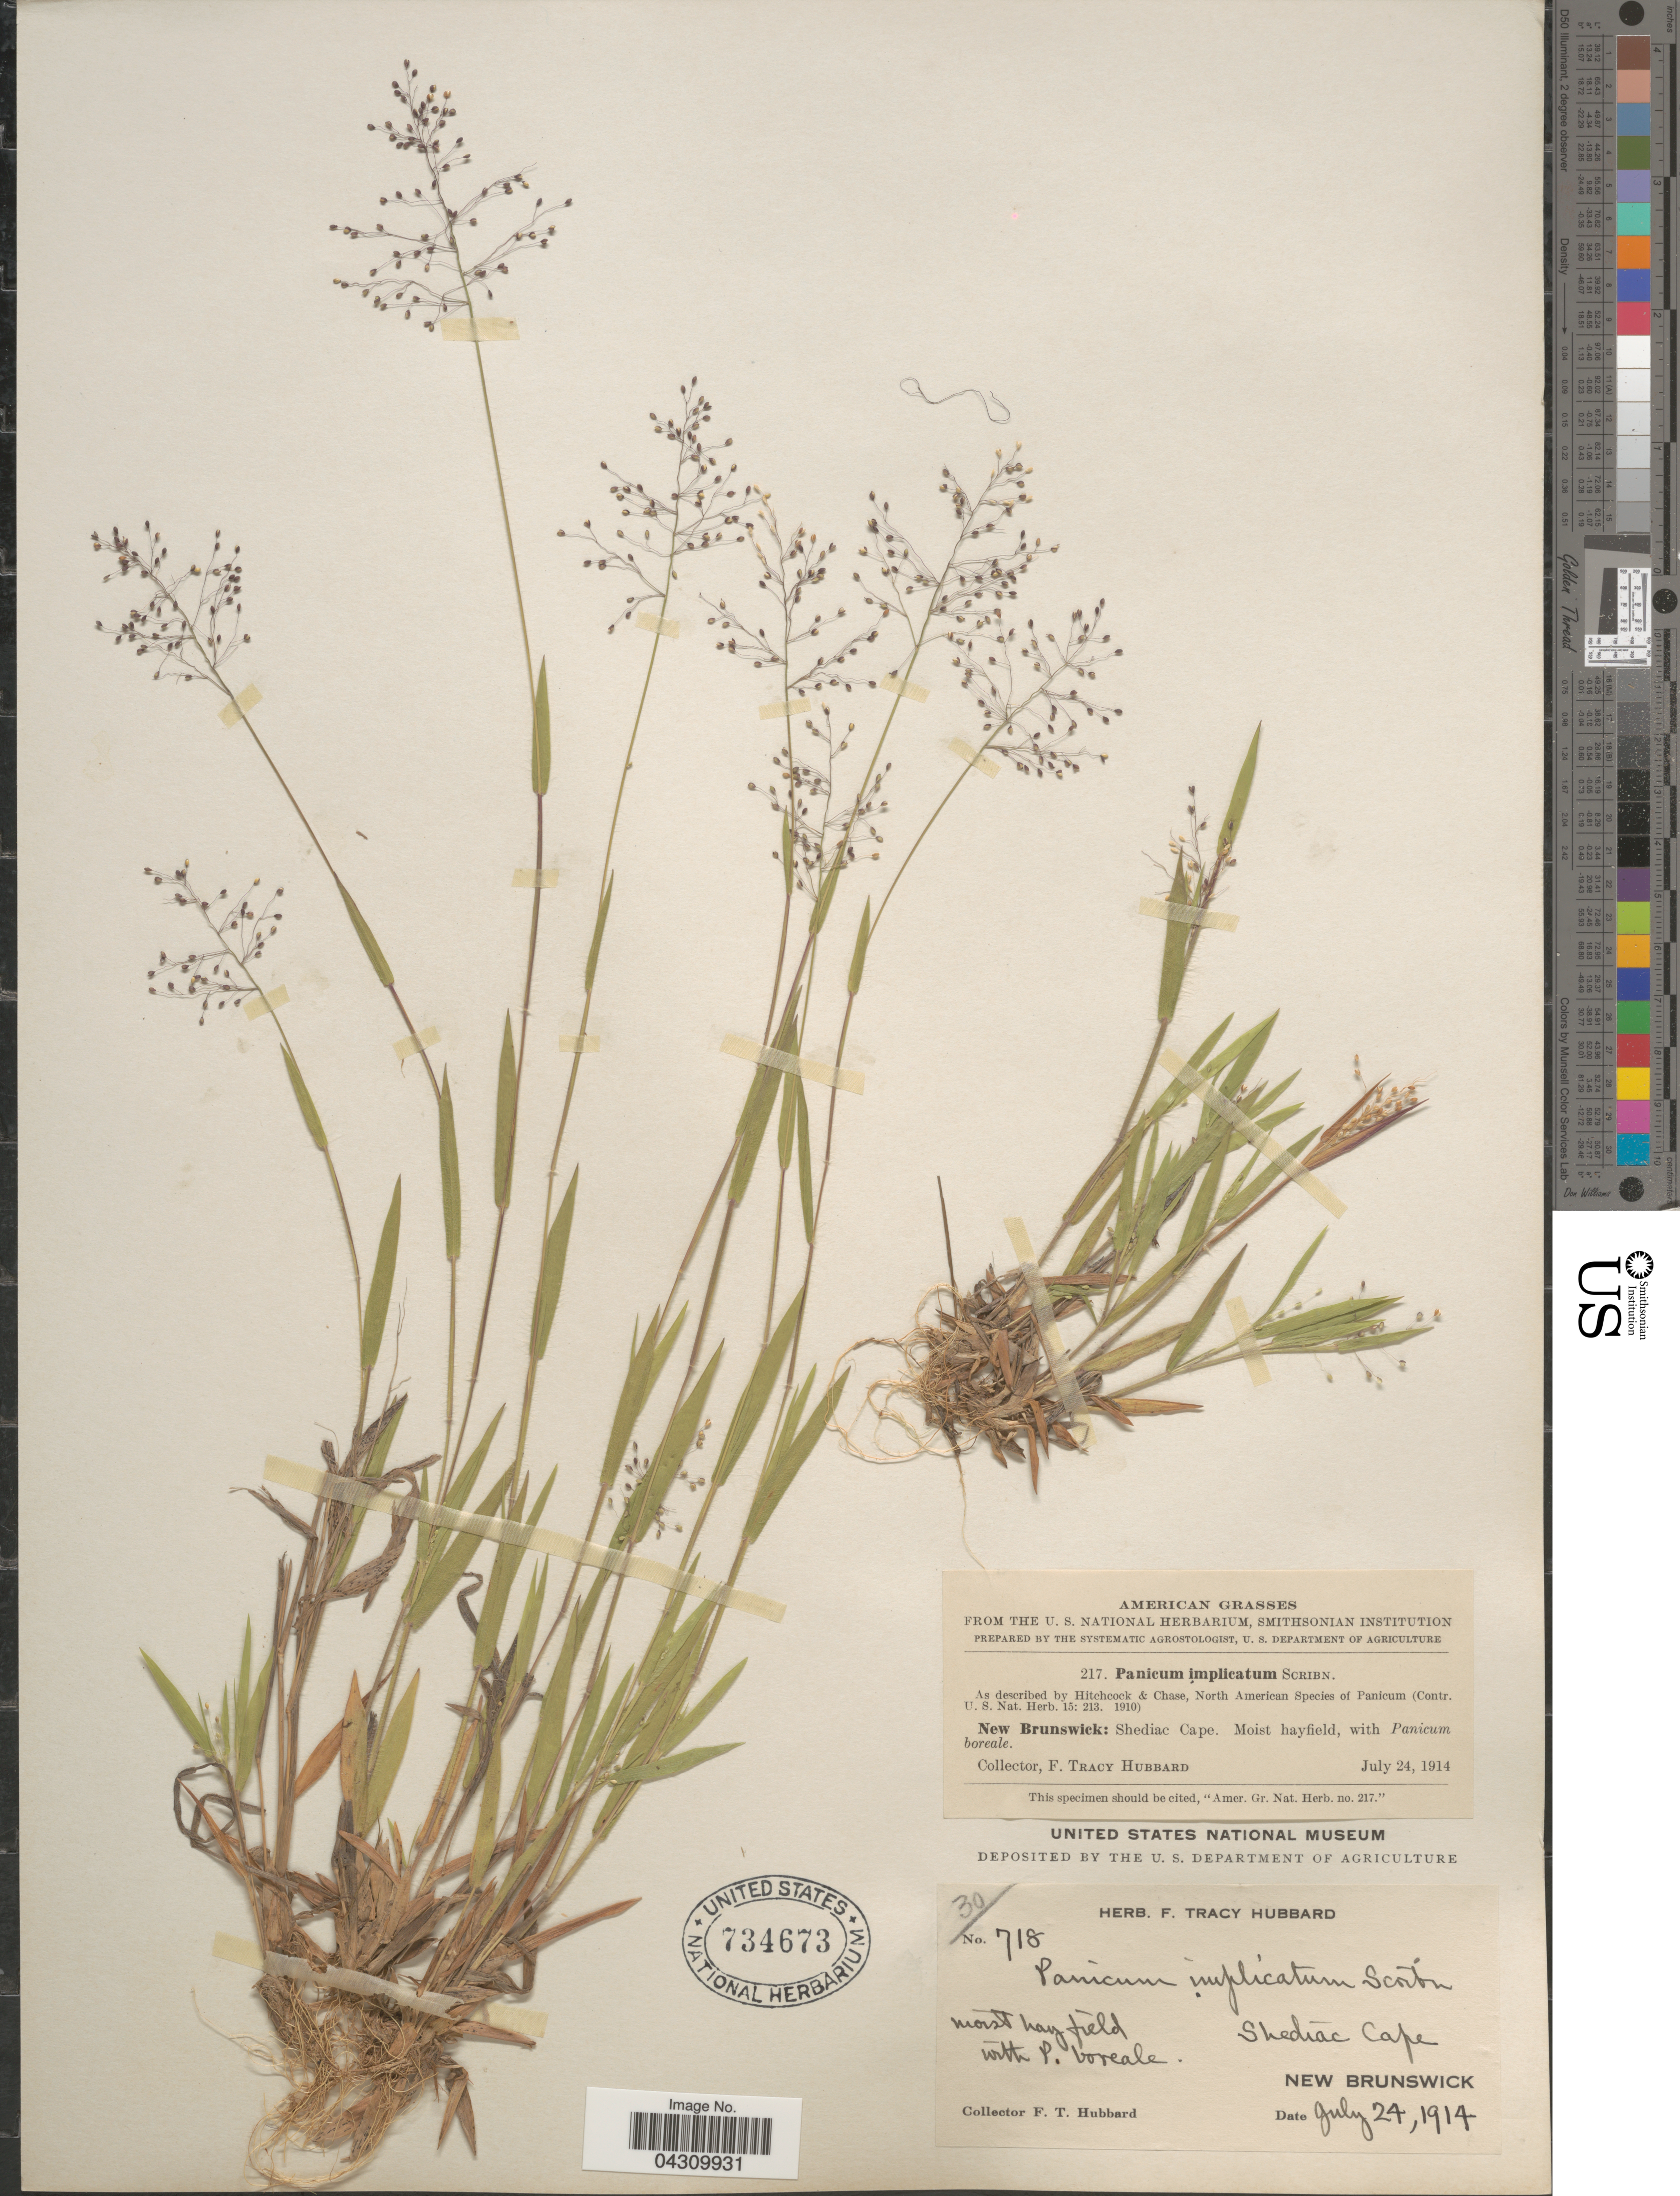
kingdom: Plantae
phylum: Tracheophyta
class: Liliopsida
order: Poales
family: Poaceae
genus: Dichanthelium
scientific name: Dichanthelium acuminatum var. acuminatum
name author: (Sw.) Gould & C.A. Clark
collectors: F. T. Hubbard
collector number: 718/217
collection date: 1914-07-24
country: Canada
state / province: New Brunswick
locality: Shediac Cape.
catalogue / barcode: US 734673